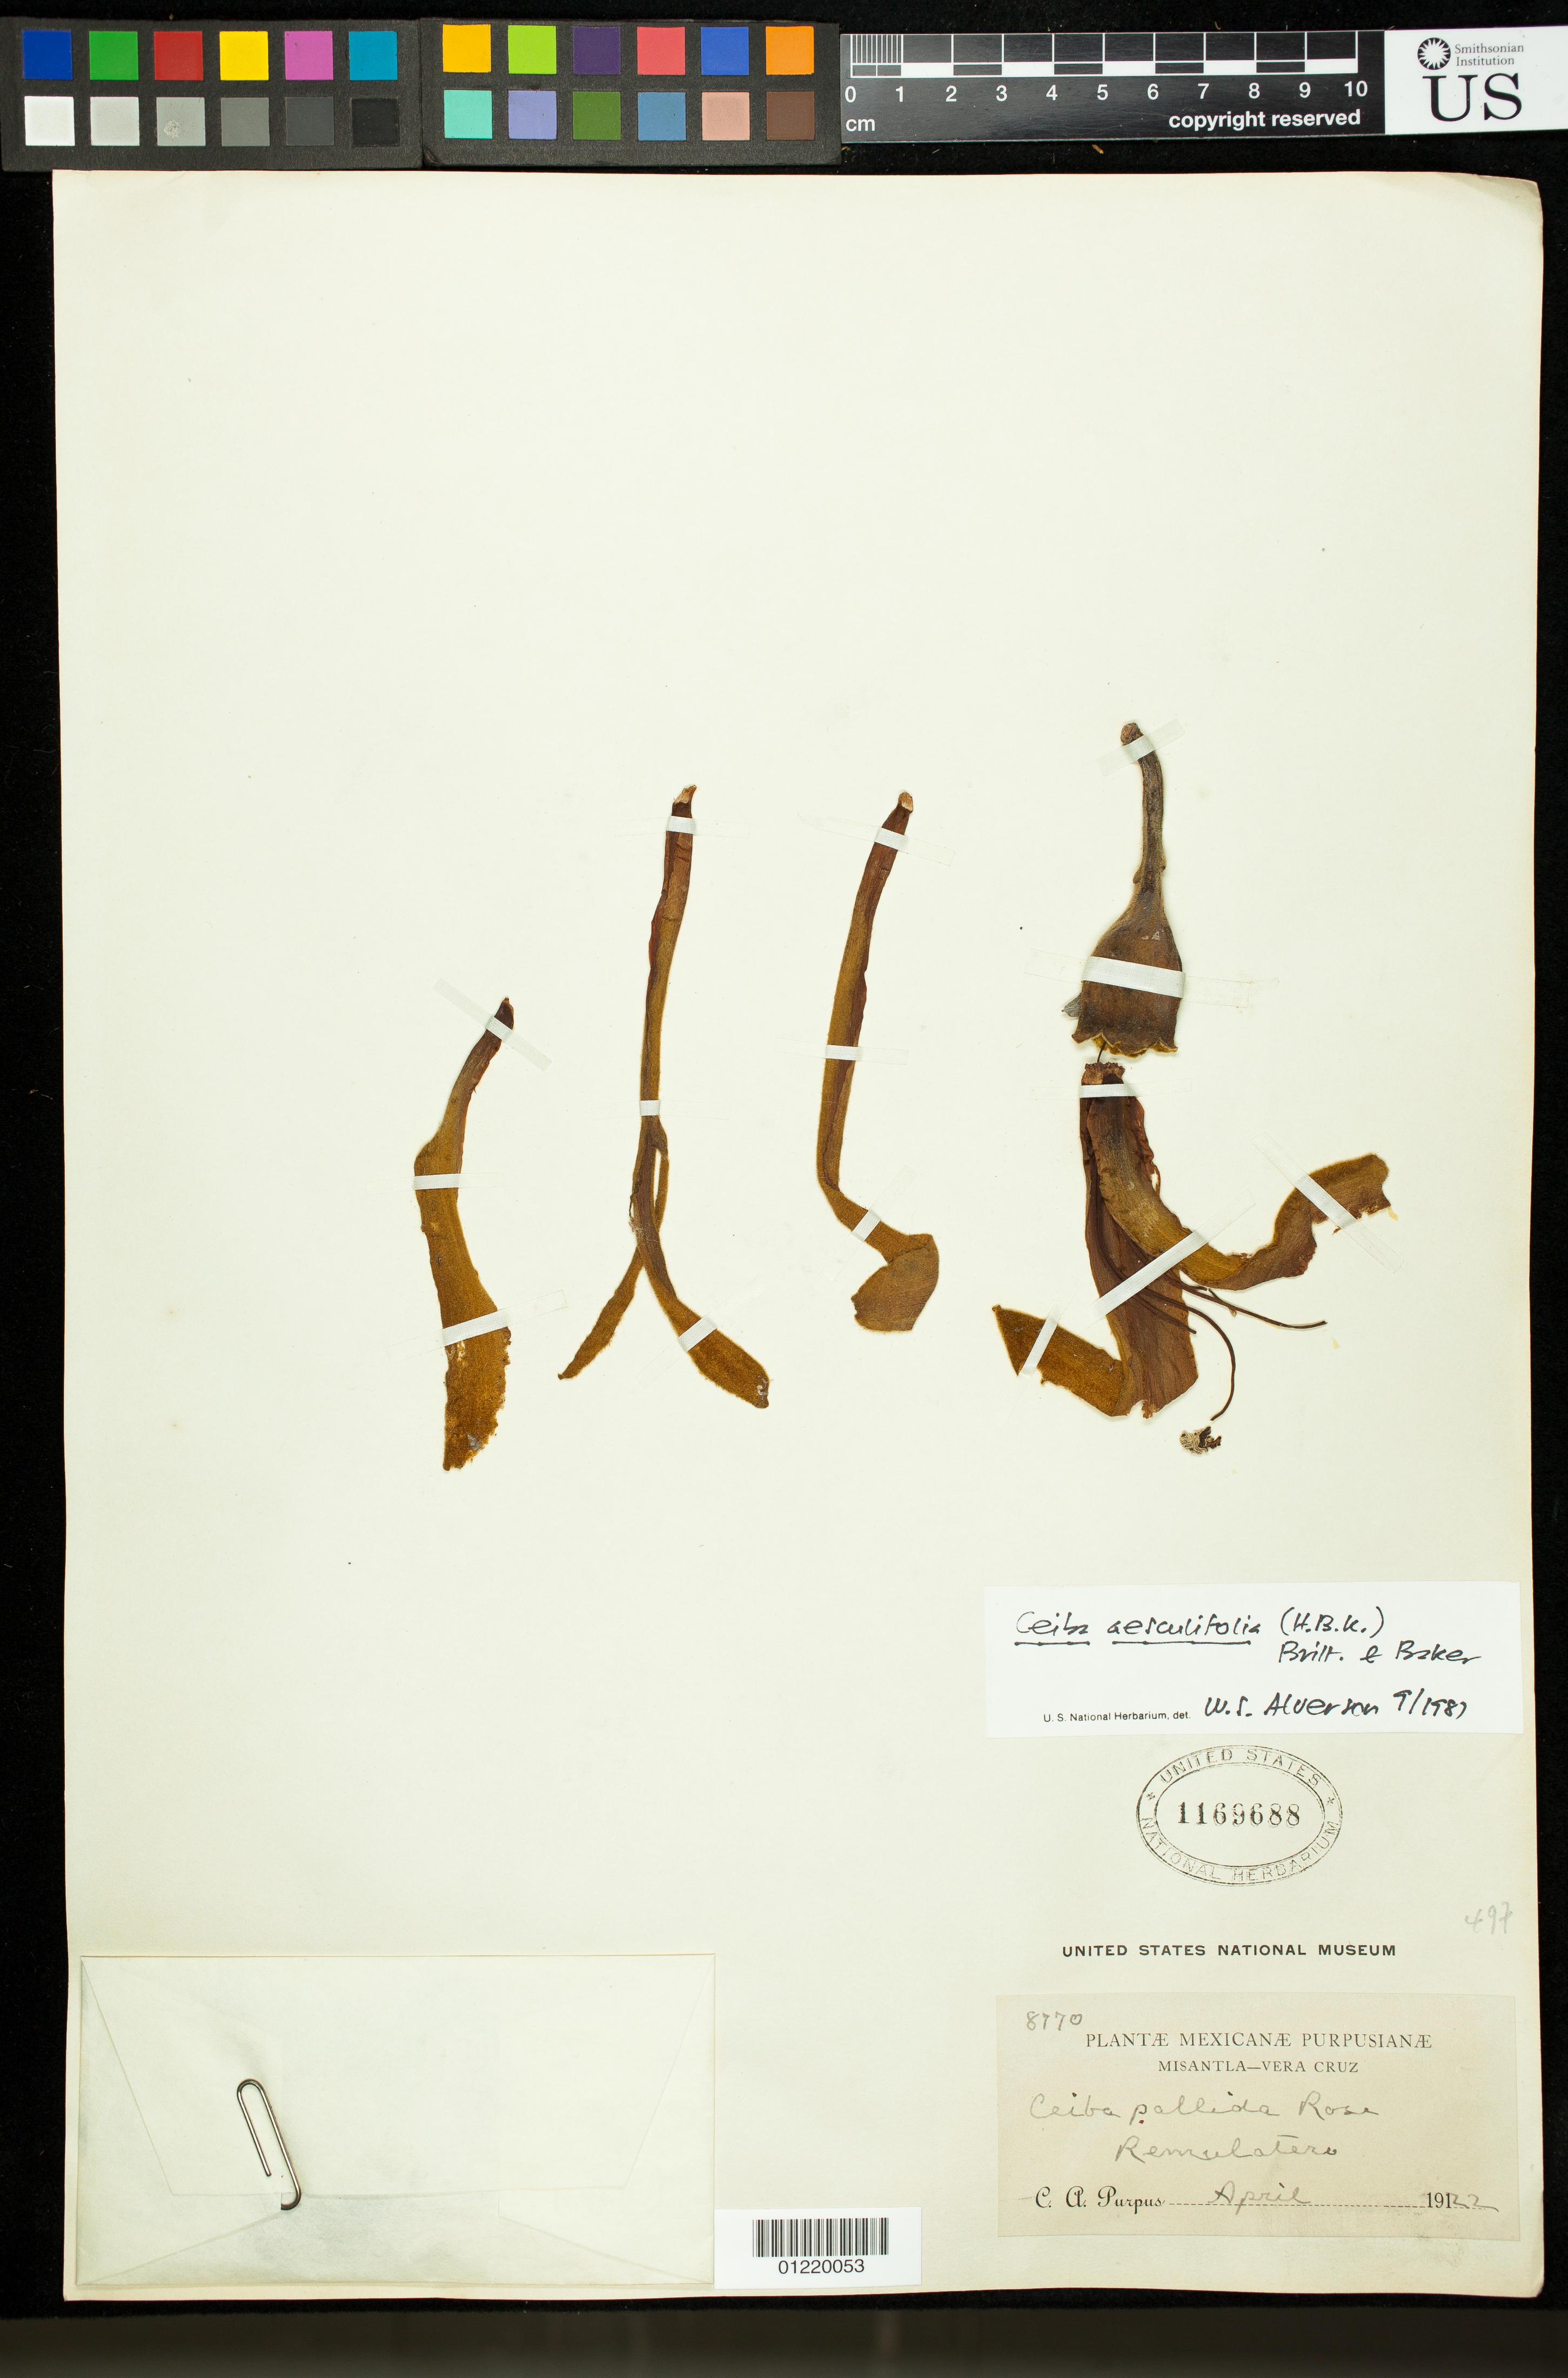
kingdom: Plantae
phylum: Tracheophyta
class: Magnoliopsida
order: Malvales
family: Malvaceae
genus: Ceiba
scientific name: Ceiba aesculifolia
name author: (Kunth) Britten & Baker f.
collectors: C. A. Purpus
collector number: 8770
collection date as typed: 1922-04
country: Mexico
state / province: Veracruz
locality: Misantla - Vera Cruz. Remulatere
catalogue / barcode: US 1169688